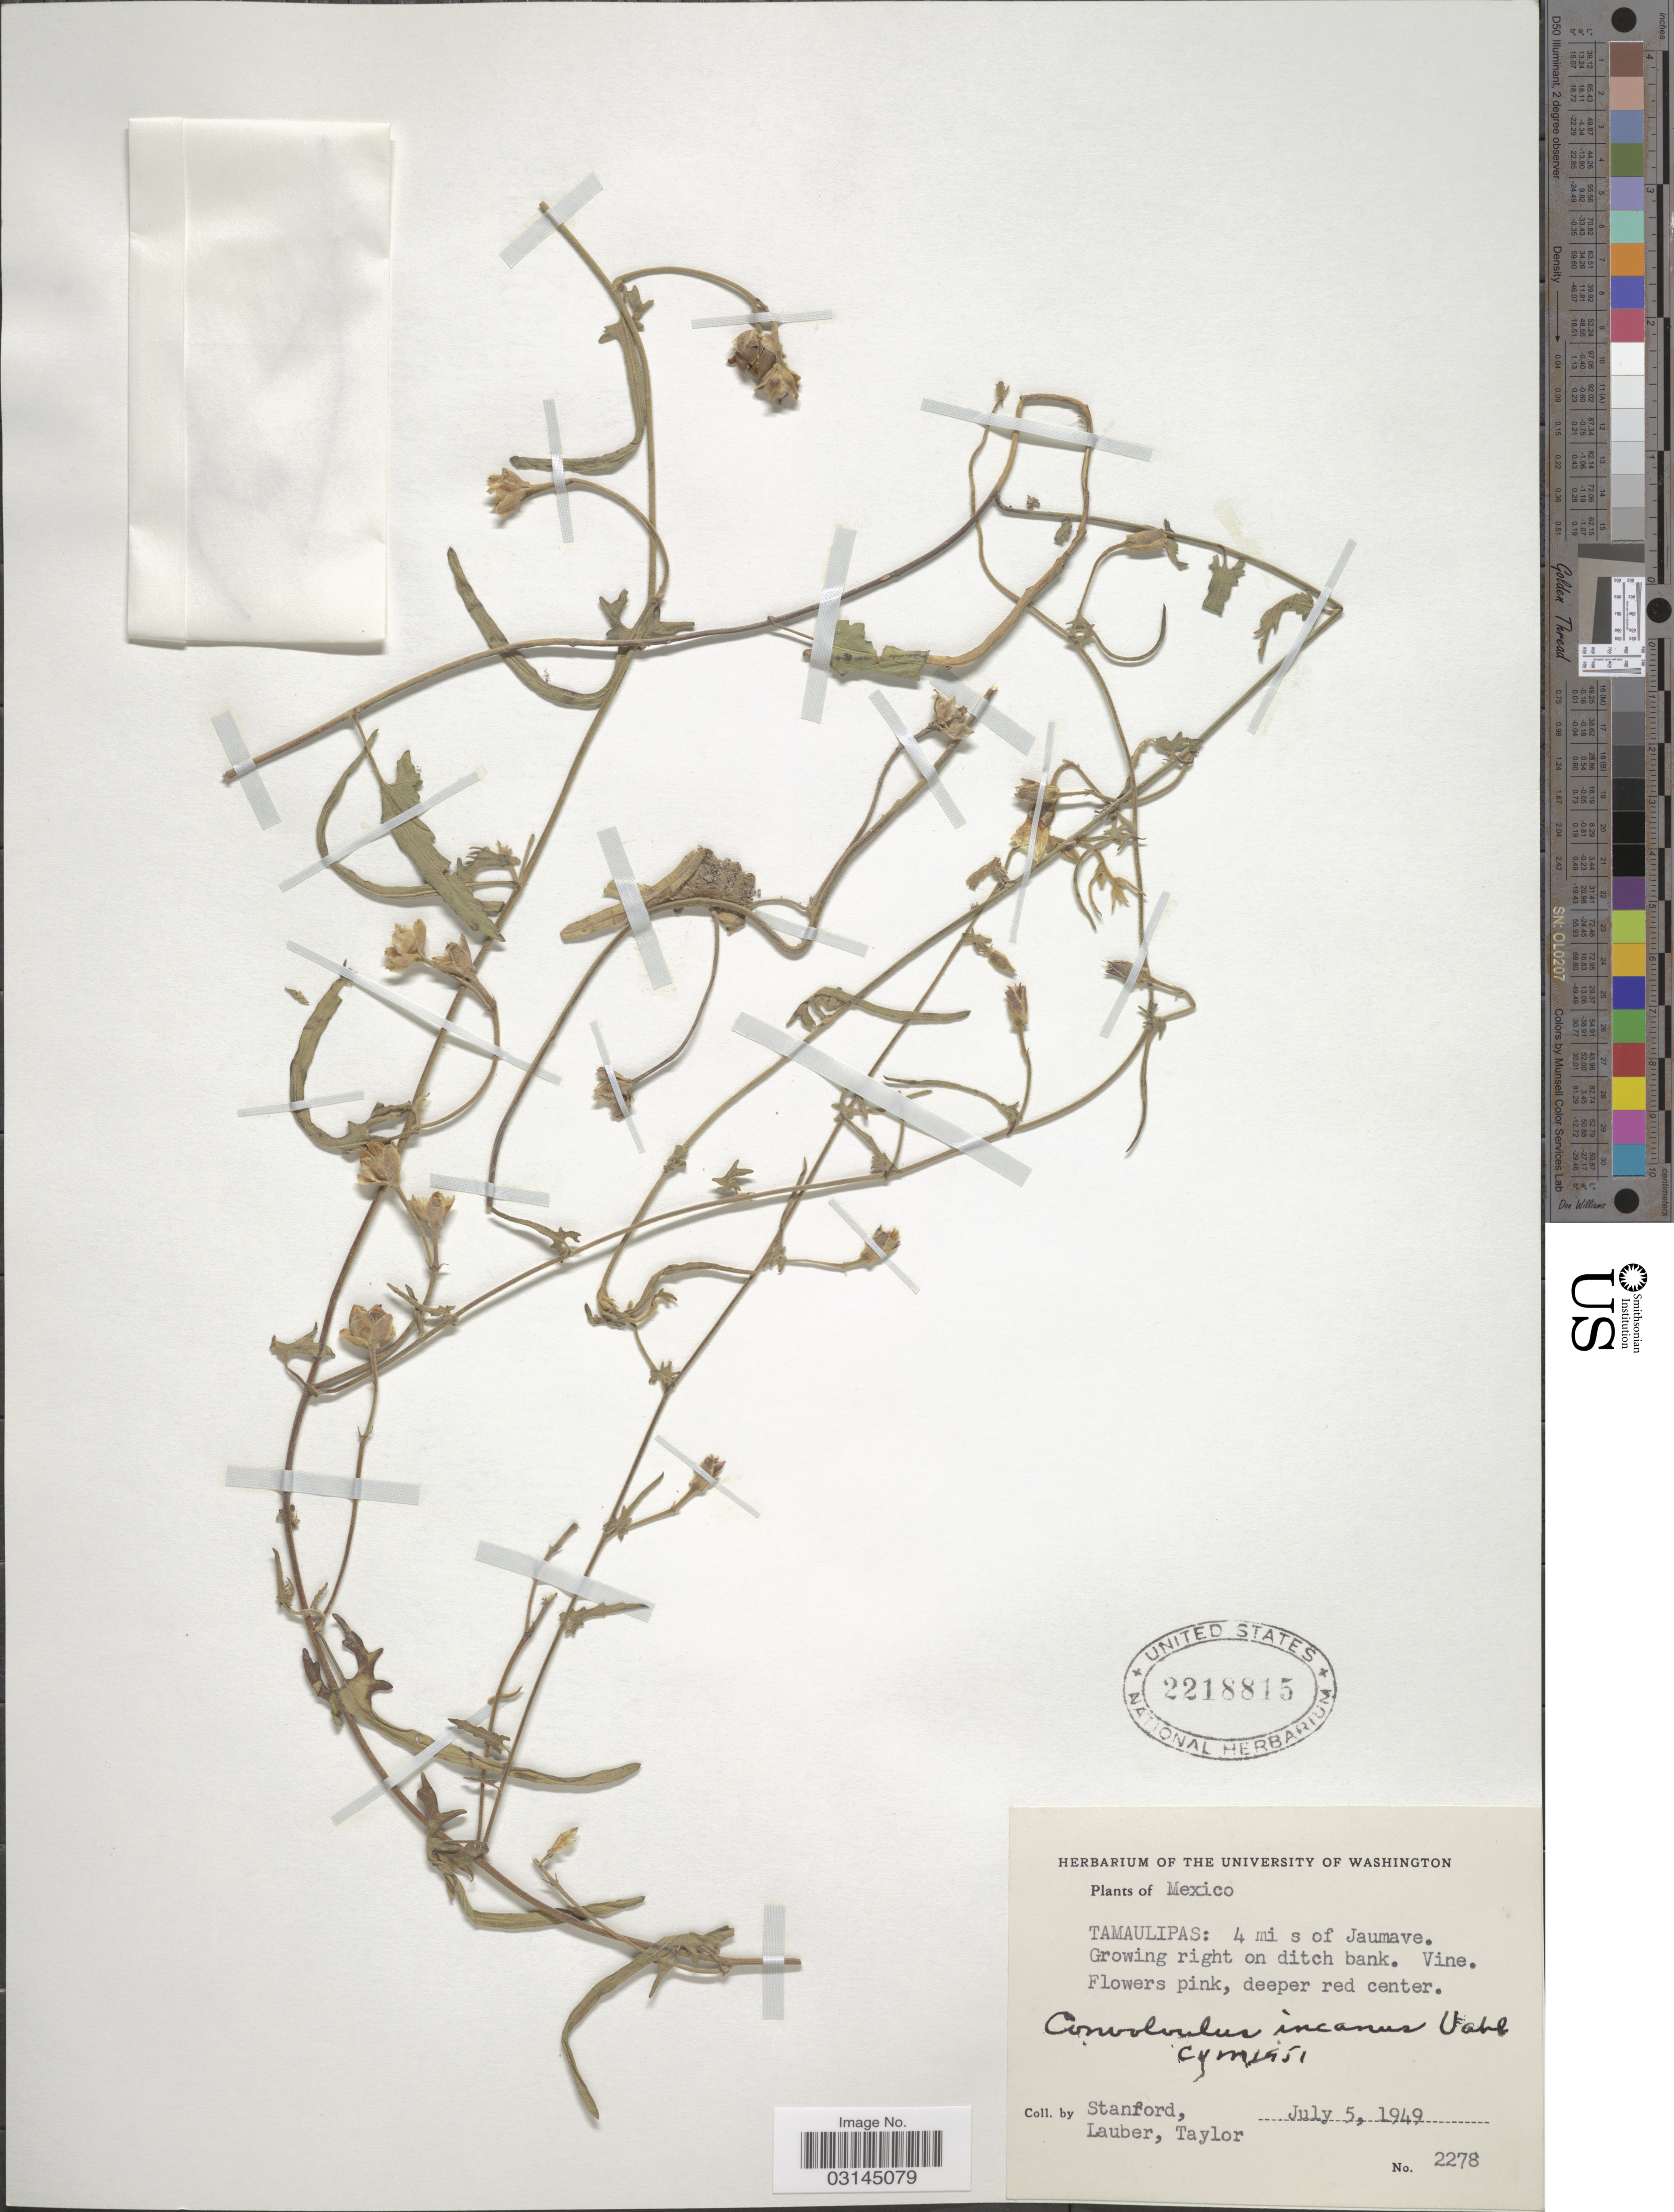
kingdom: Plantae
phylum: Tracheophyta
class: Magnoliopsida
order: Solanales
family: Convolvulaceae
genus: Convolvulus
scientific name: Convolvulus incanus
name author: Vahl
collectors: -. Stanford, Lauber, -- & -- Taylor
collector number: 2278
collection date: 1949-07-05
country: Mexico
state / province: Tamaulipas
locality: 4 mi s of Jaumave.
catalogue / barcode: US 2218815